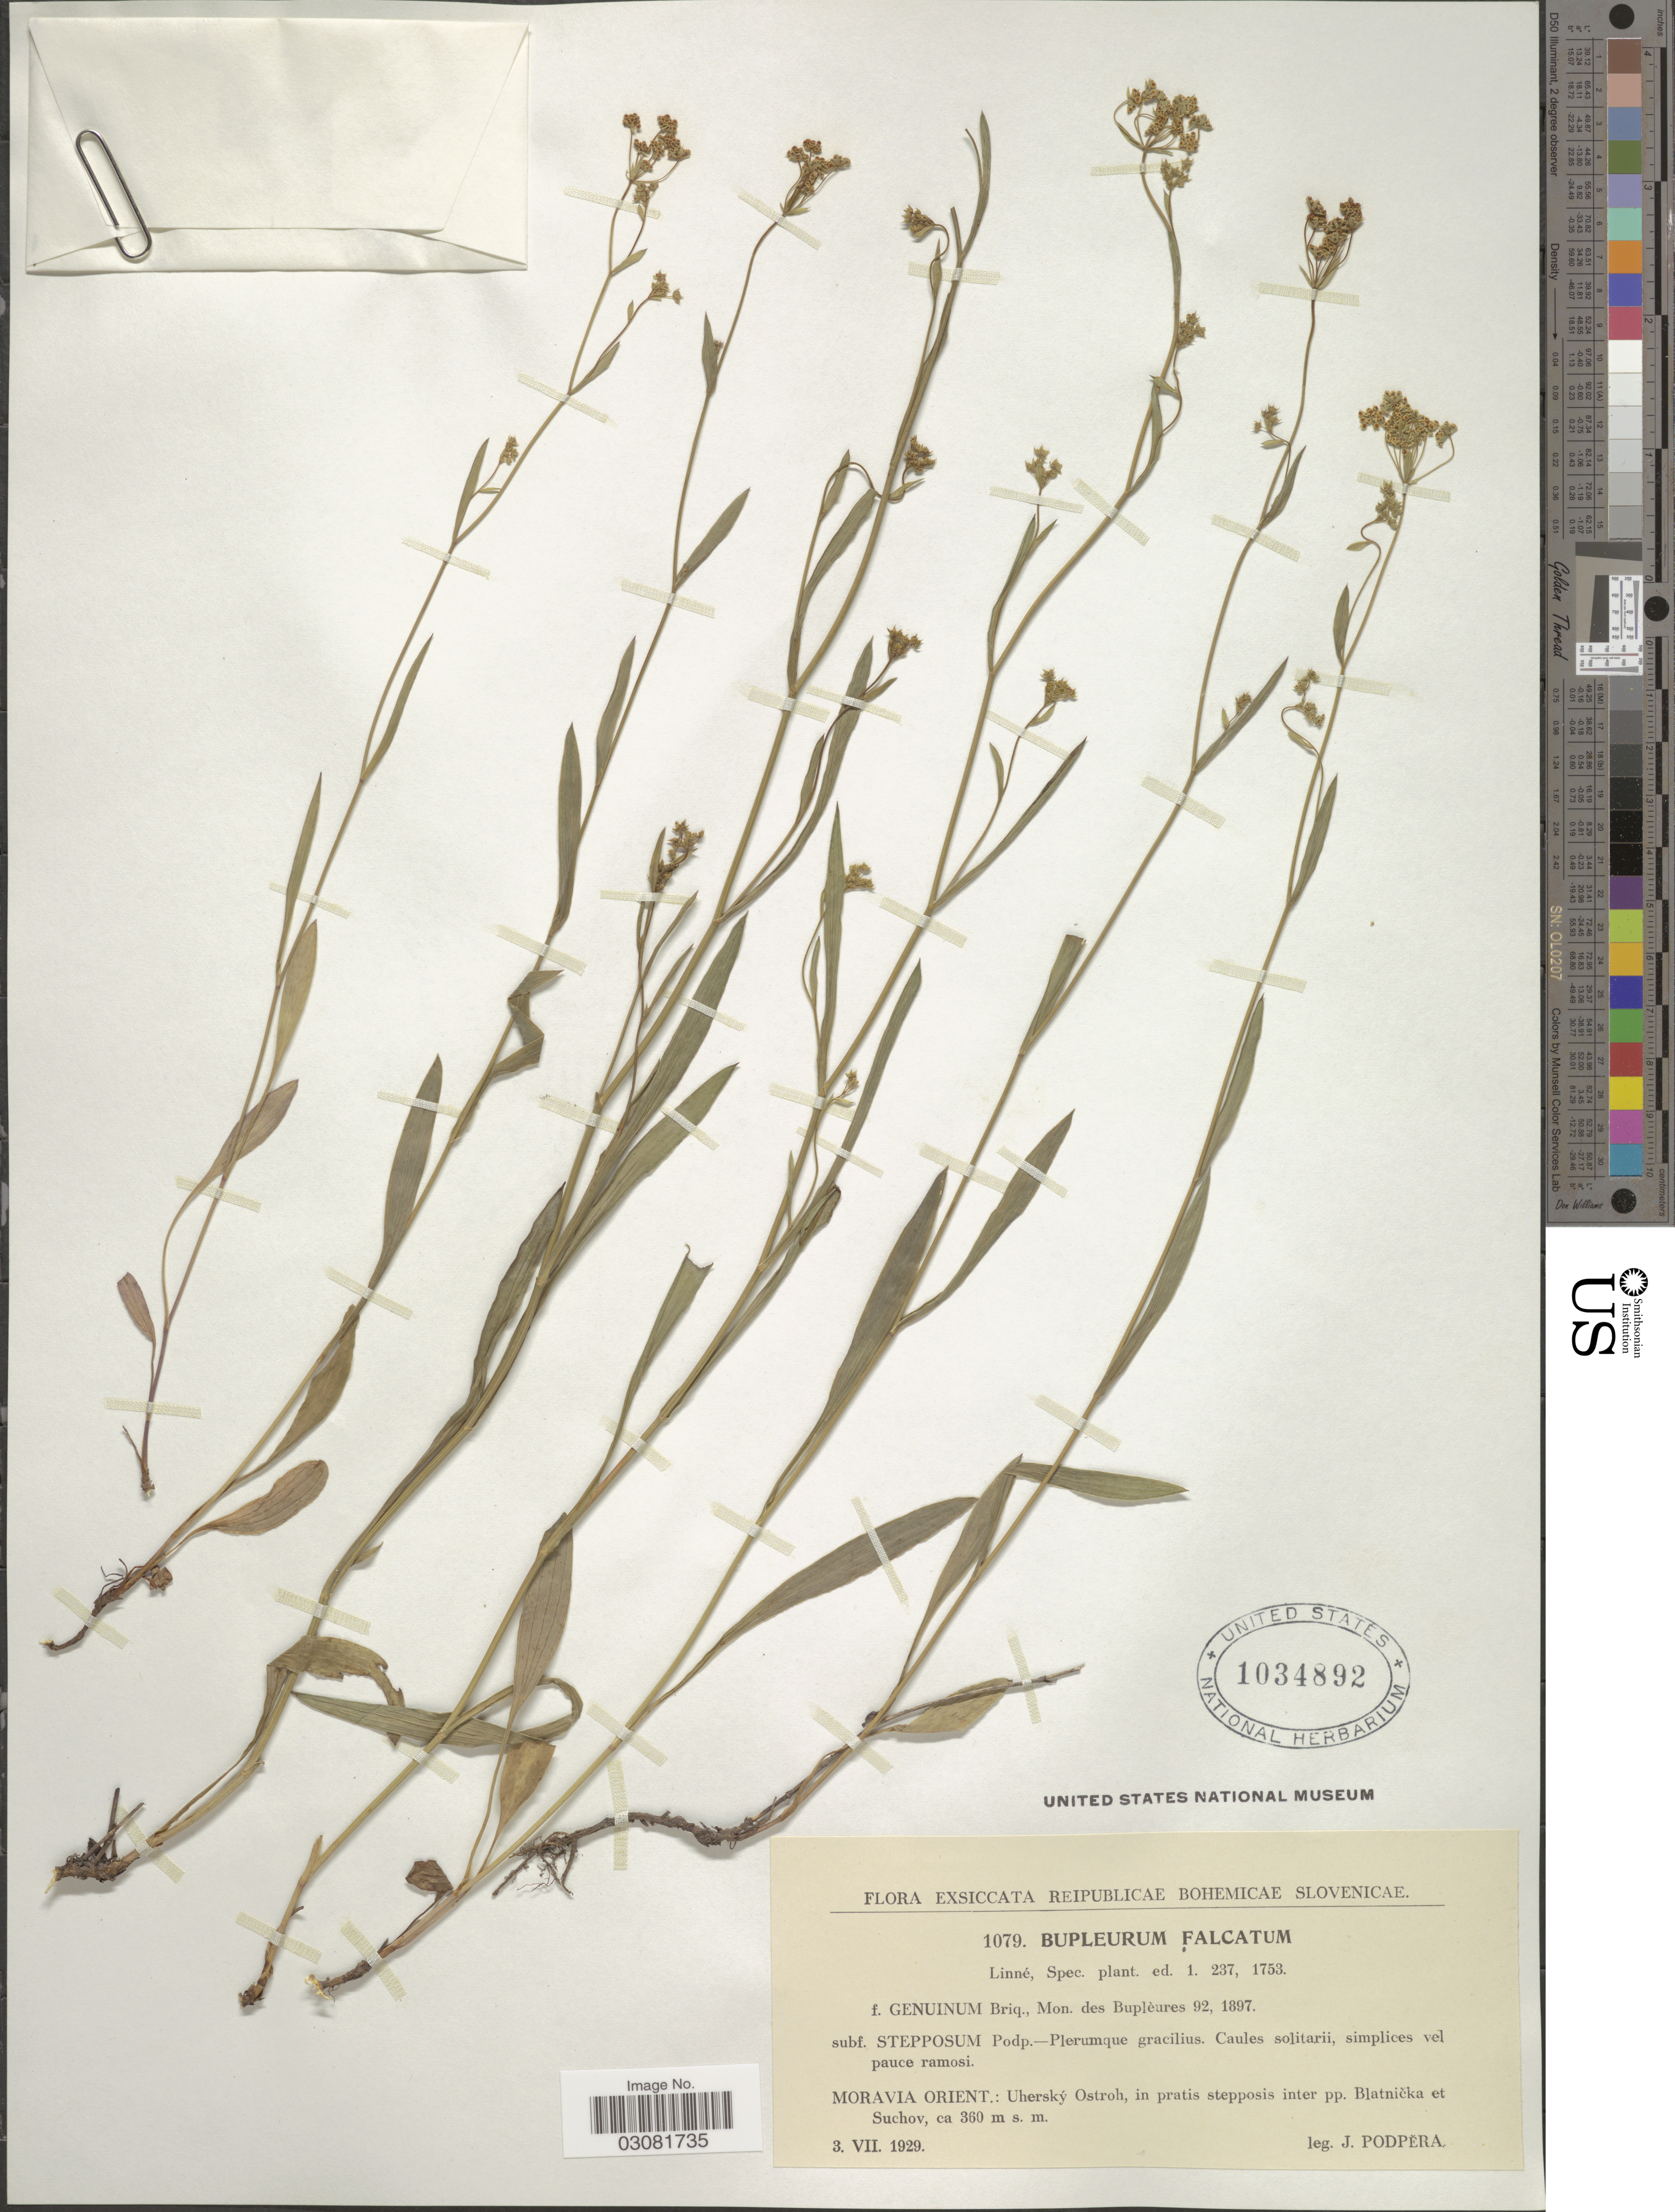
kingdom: Plantae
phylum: Tracheophyta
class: Magnoliopsida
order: Apiales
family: Apiaceae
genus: Bupleurum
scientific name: Bupleurum falcatum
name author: L.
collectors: J. Podpera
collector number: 1079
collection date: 1929-07-03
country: Czechia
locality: Reipublicae Bohemicae Slovenicae, Moravia Orient.: Uherský Ostroh, in pratis stepposis inter pp. Blatnicka et Suchov.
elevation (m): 360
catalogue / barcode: US 1034892